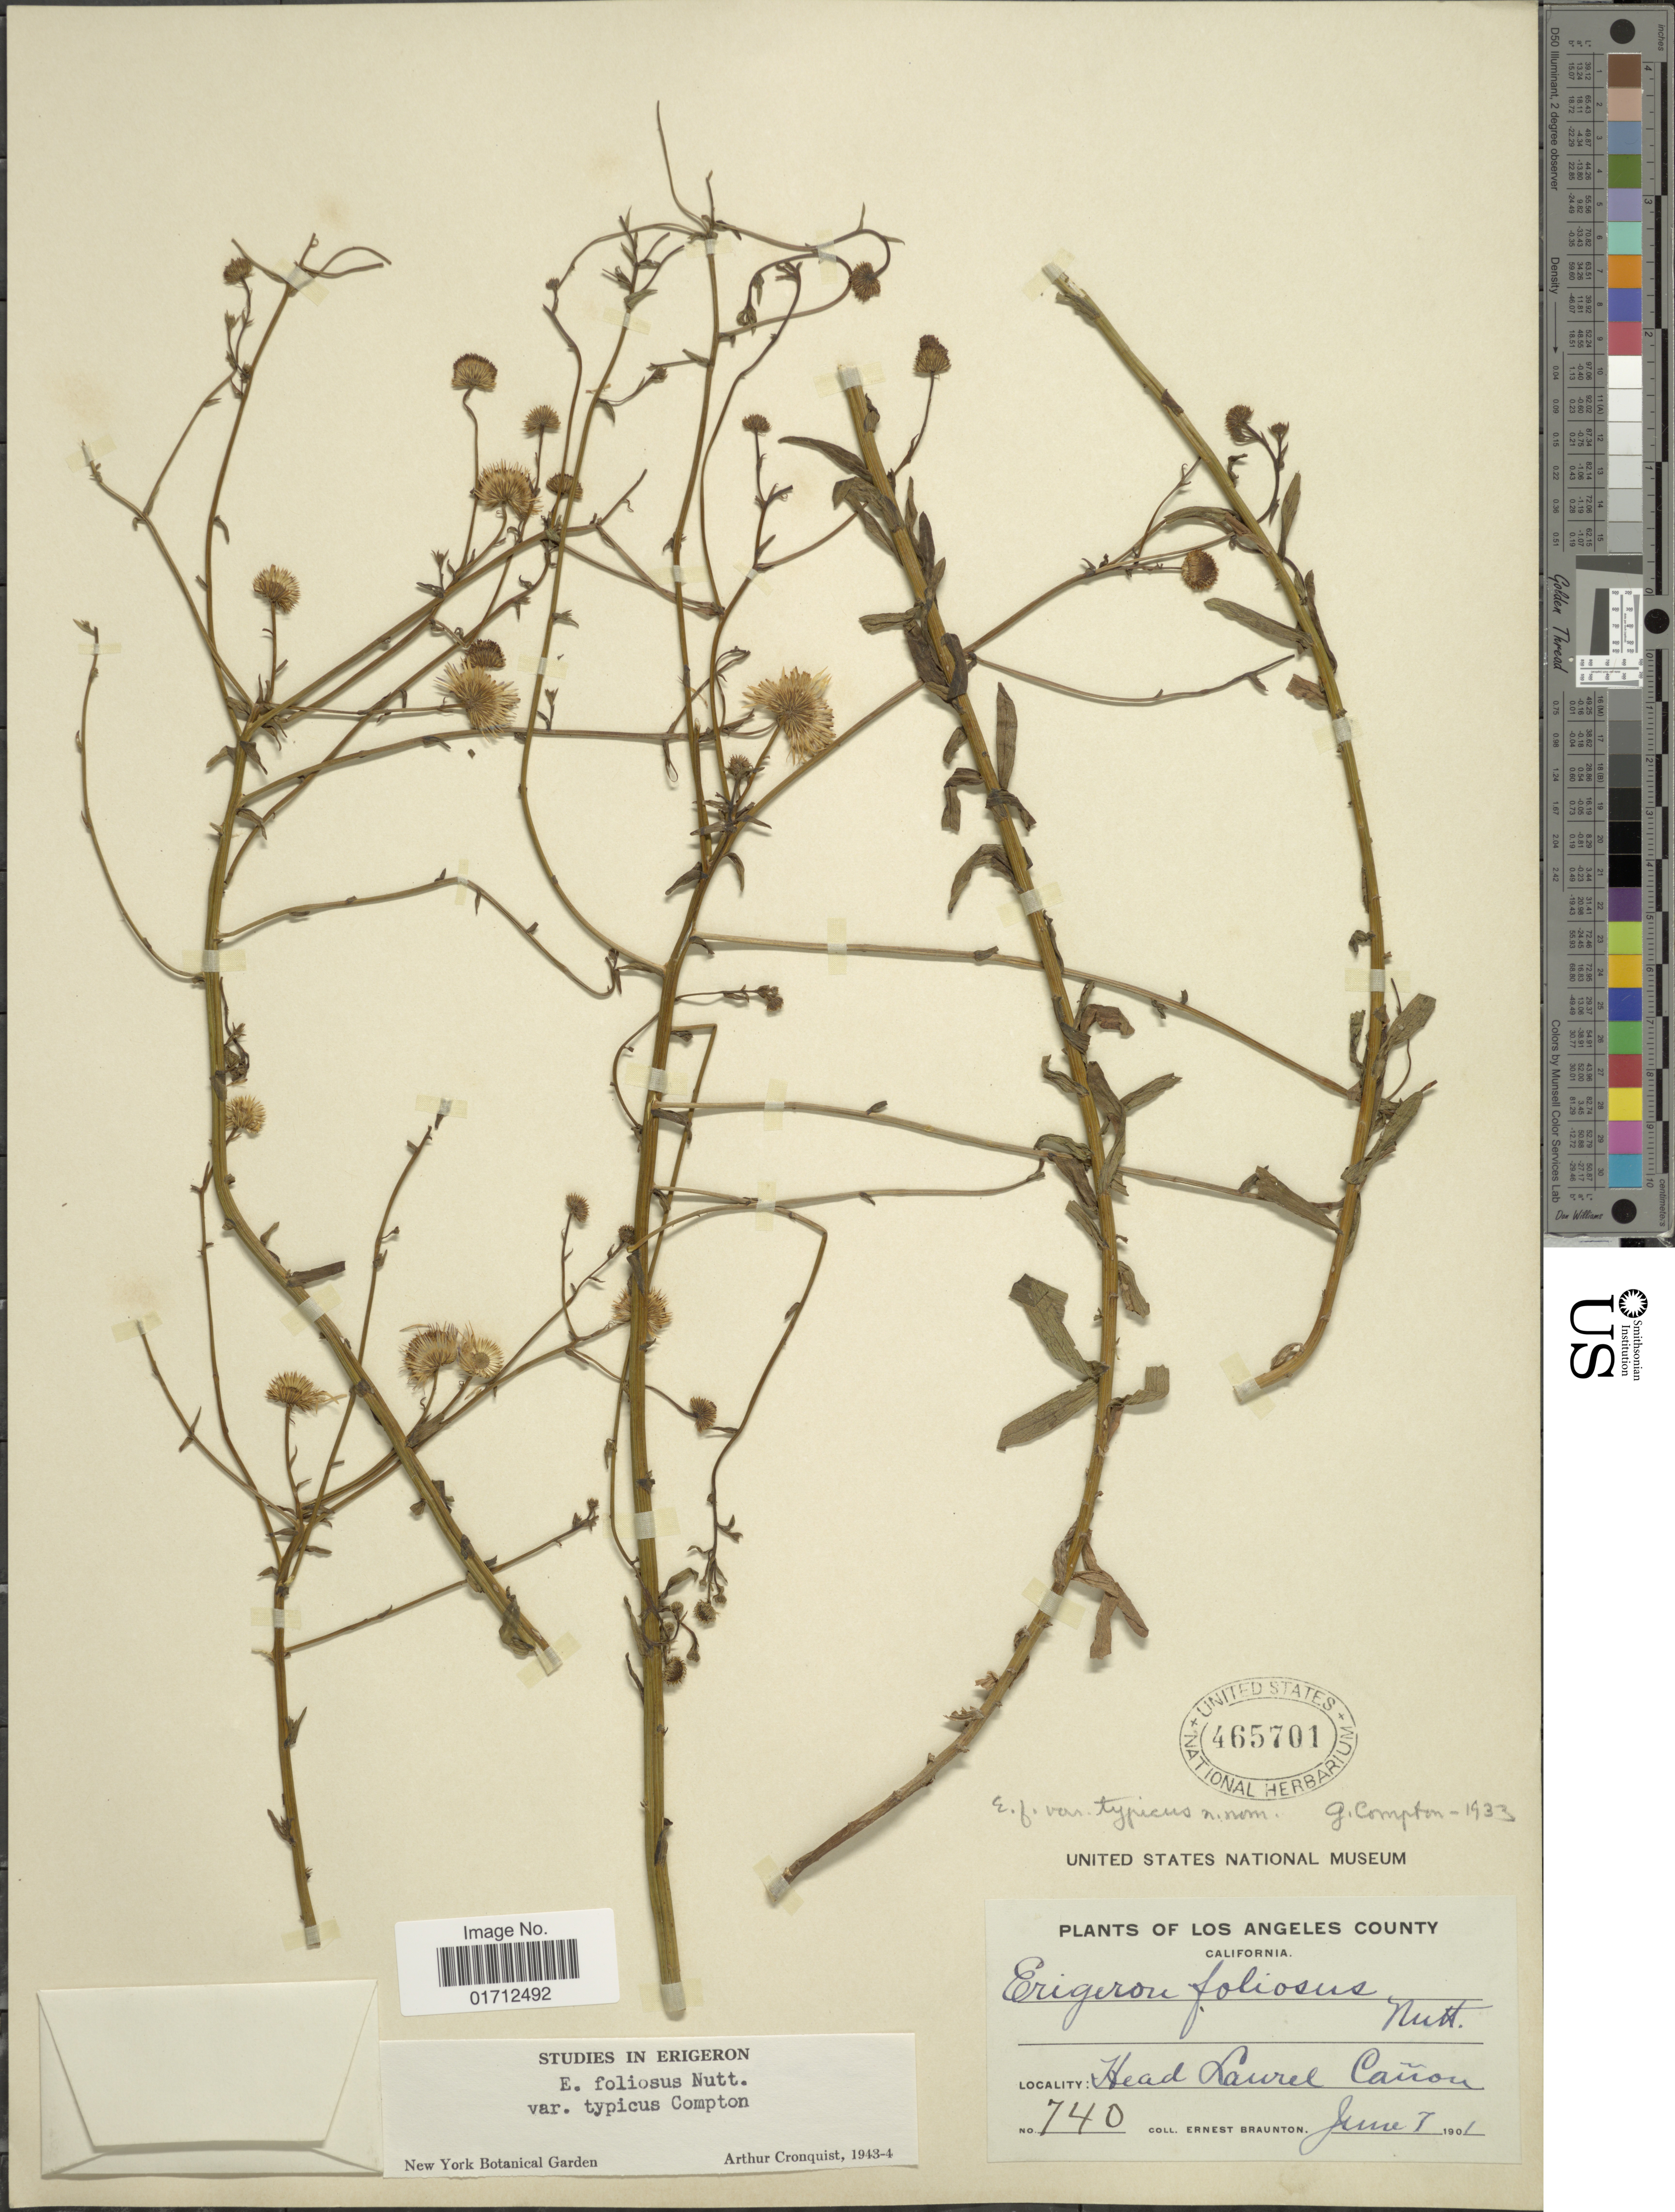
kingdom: Plantae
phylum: Tracheophyta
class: Magnoliopsida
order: Asterales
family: Asteraceae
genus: Erigeron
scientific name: Erigeron foliosus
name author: Nutt.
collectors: E. Braunton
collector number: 740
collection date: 1901-06-07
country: United States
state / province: California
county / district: Los Angeles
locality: Los Angeles County, Head Laurel Cañon.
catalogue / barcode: US 465701